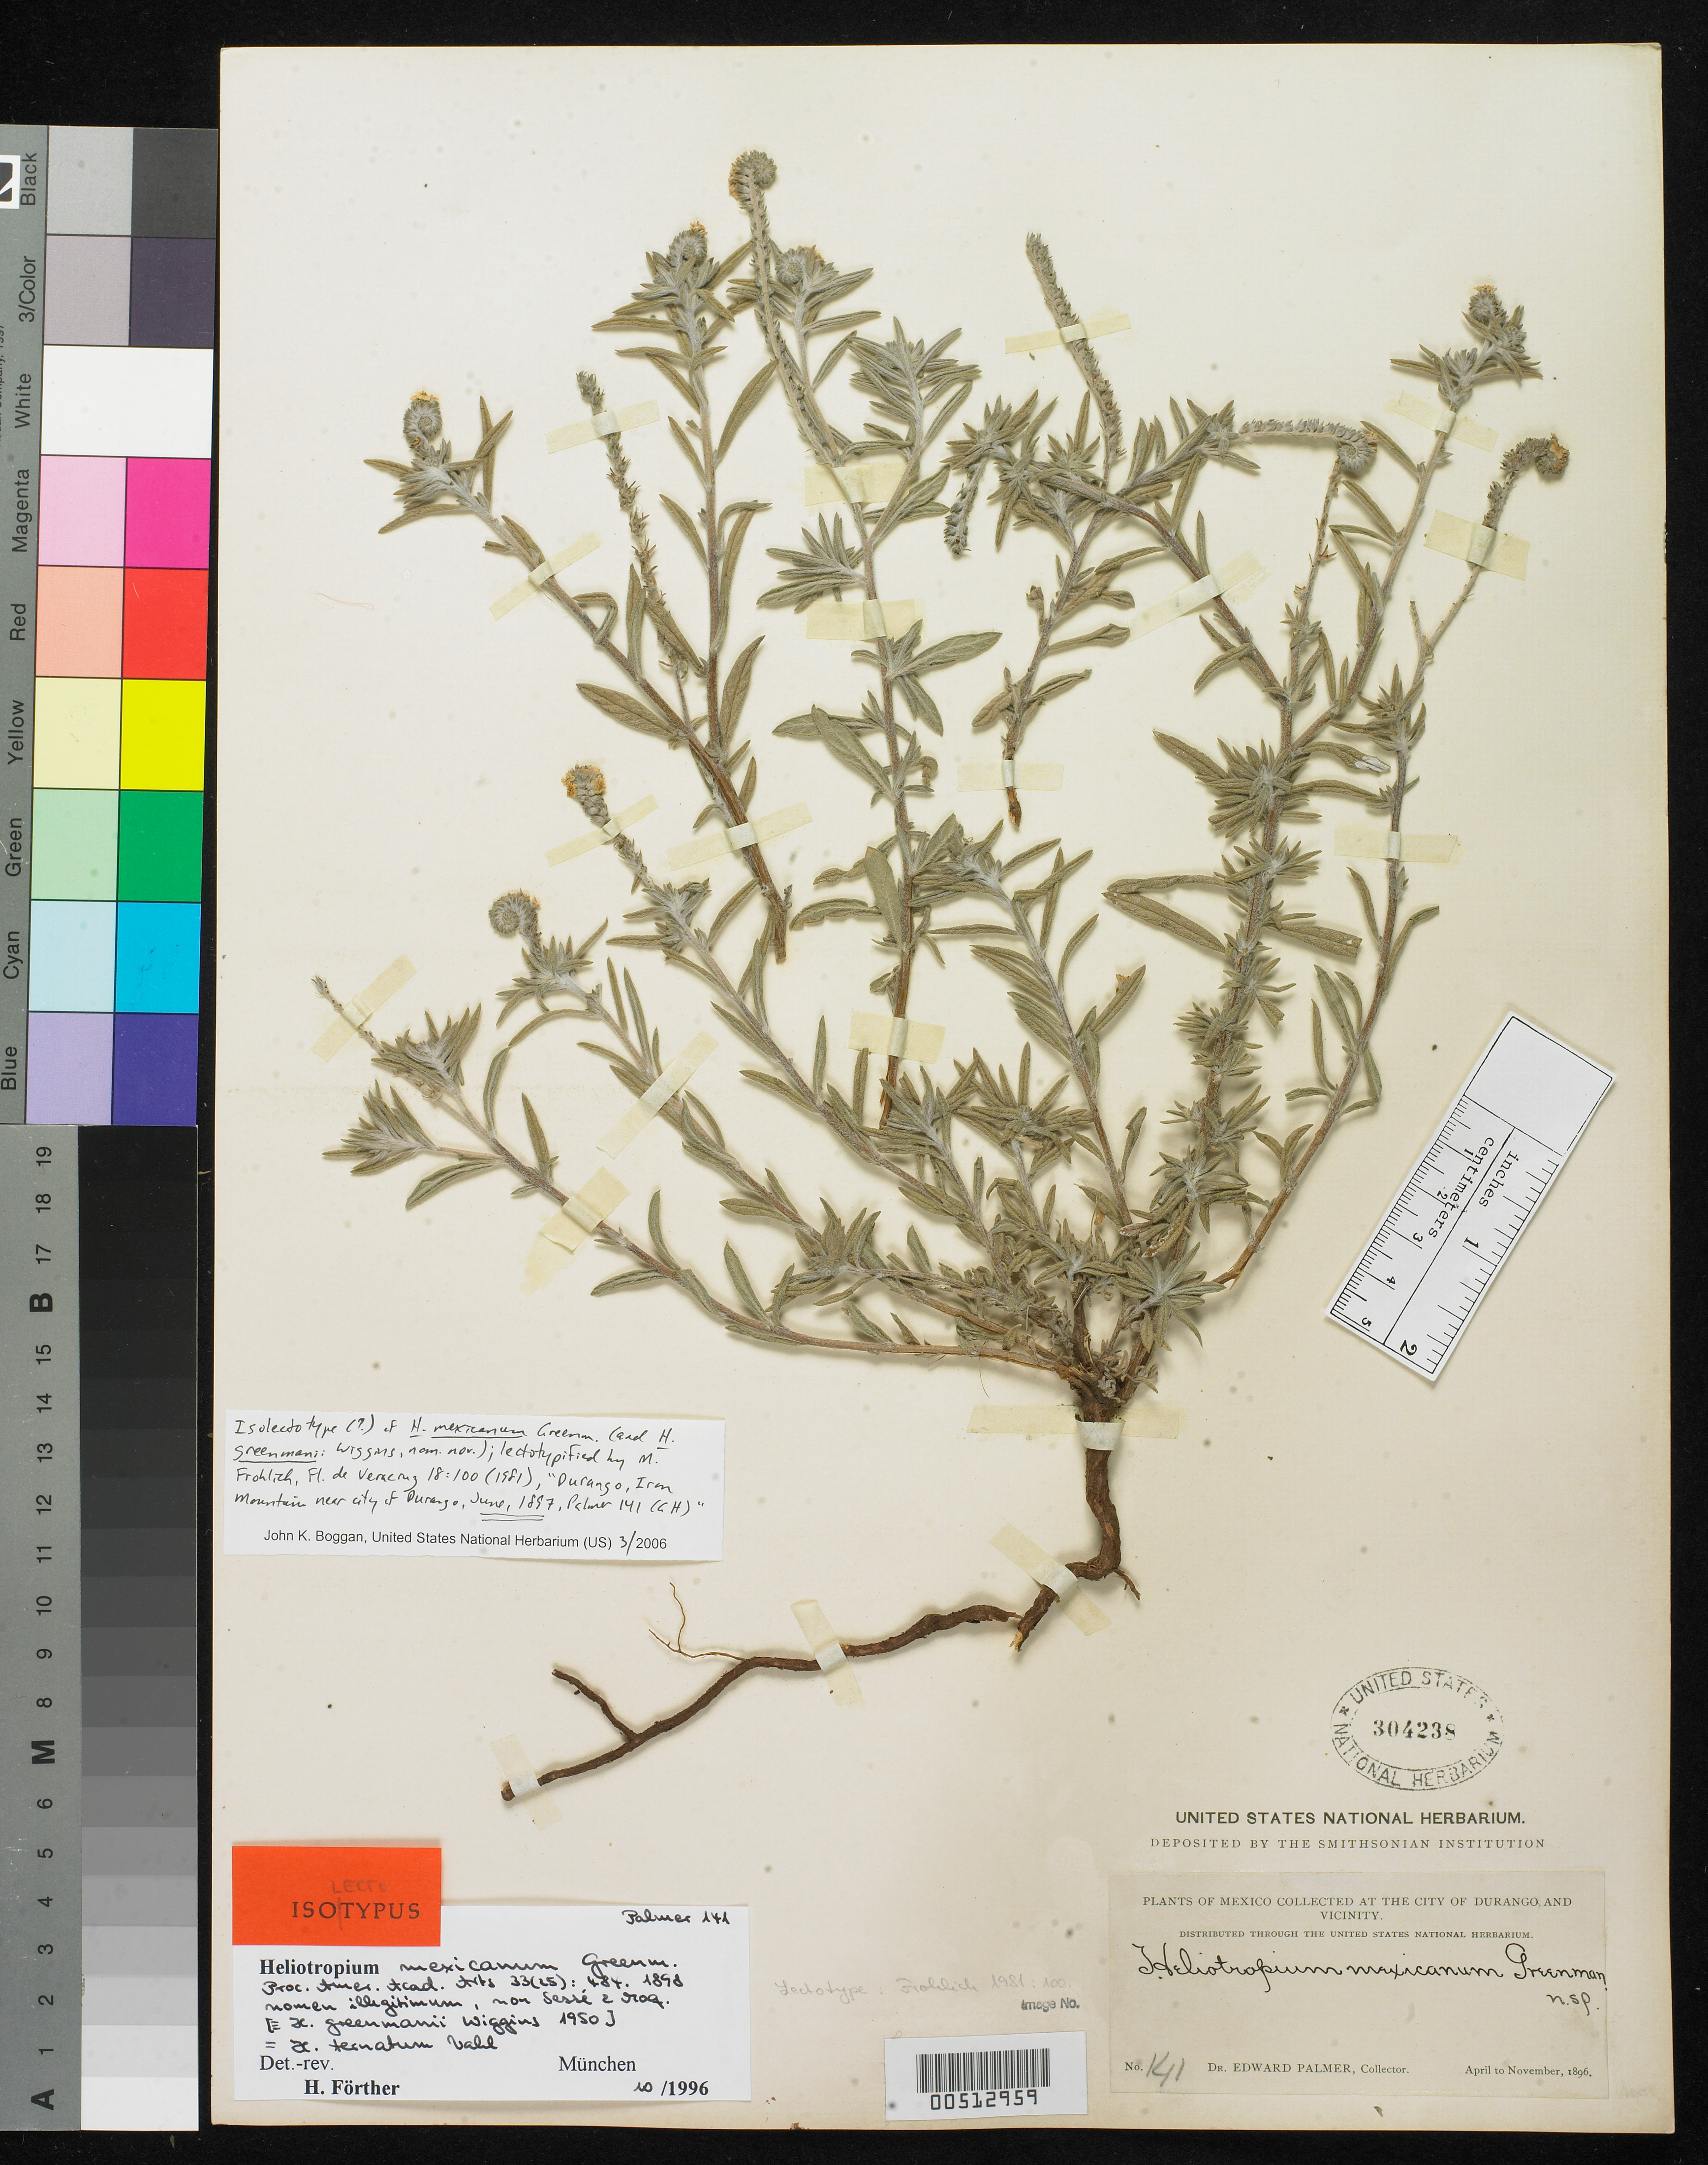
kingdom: Plantae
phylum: Tracheophyta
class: Magnoliopsida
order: Boraginales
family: Heliotropiaceae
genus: Heliotropium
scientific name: Heliotropium mexicanum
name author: Greenm.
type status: Possible Isolectotype; Isosyntype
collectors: E. Palmer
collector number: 141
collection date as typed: Apr 1896 to -- Nov 1896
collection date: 1896-04/1896-11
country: Mexico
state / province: Durango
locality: City of Durango and vicinity.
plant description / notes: Nom. Illeg., non Heliotropium mexicanum Sessé & Moc.; Also a possible isolectotype of Heliotropium greenmanii Wiggins. Lectotype (GH) is "Durango, Iron Mountain near city of Durango, June, 1897, Palmer 141".; Nom. nov. for Heliotropium mexicanum Greenman, non Sessé & Moc.; Also a possible isolectotype of Heliotropium mexicanum Greenman. Lectotype (GH) is "Durango, Iron Mountain near city of Durango, June, 1897, Palmer 141".; Specimen ann. by H. Foerther in 1996 as an isolectotype. Note "Lectotype: Frohlich 1981:100." on label.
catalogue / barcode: US 304238